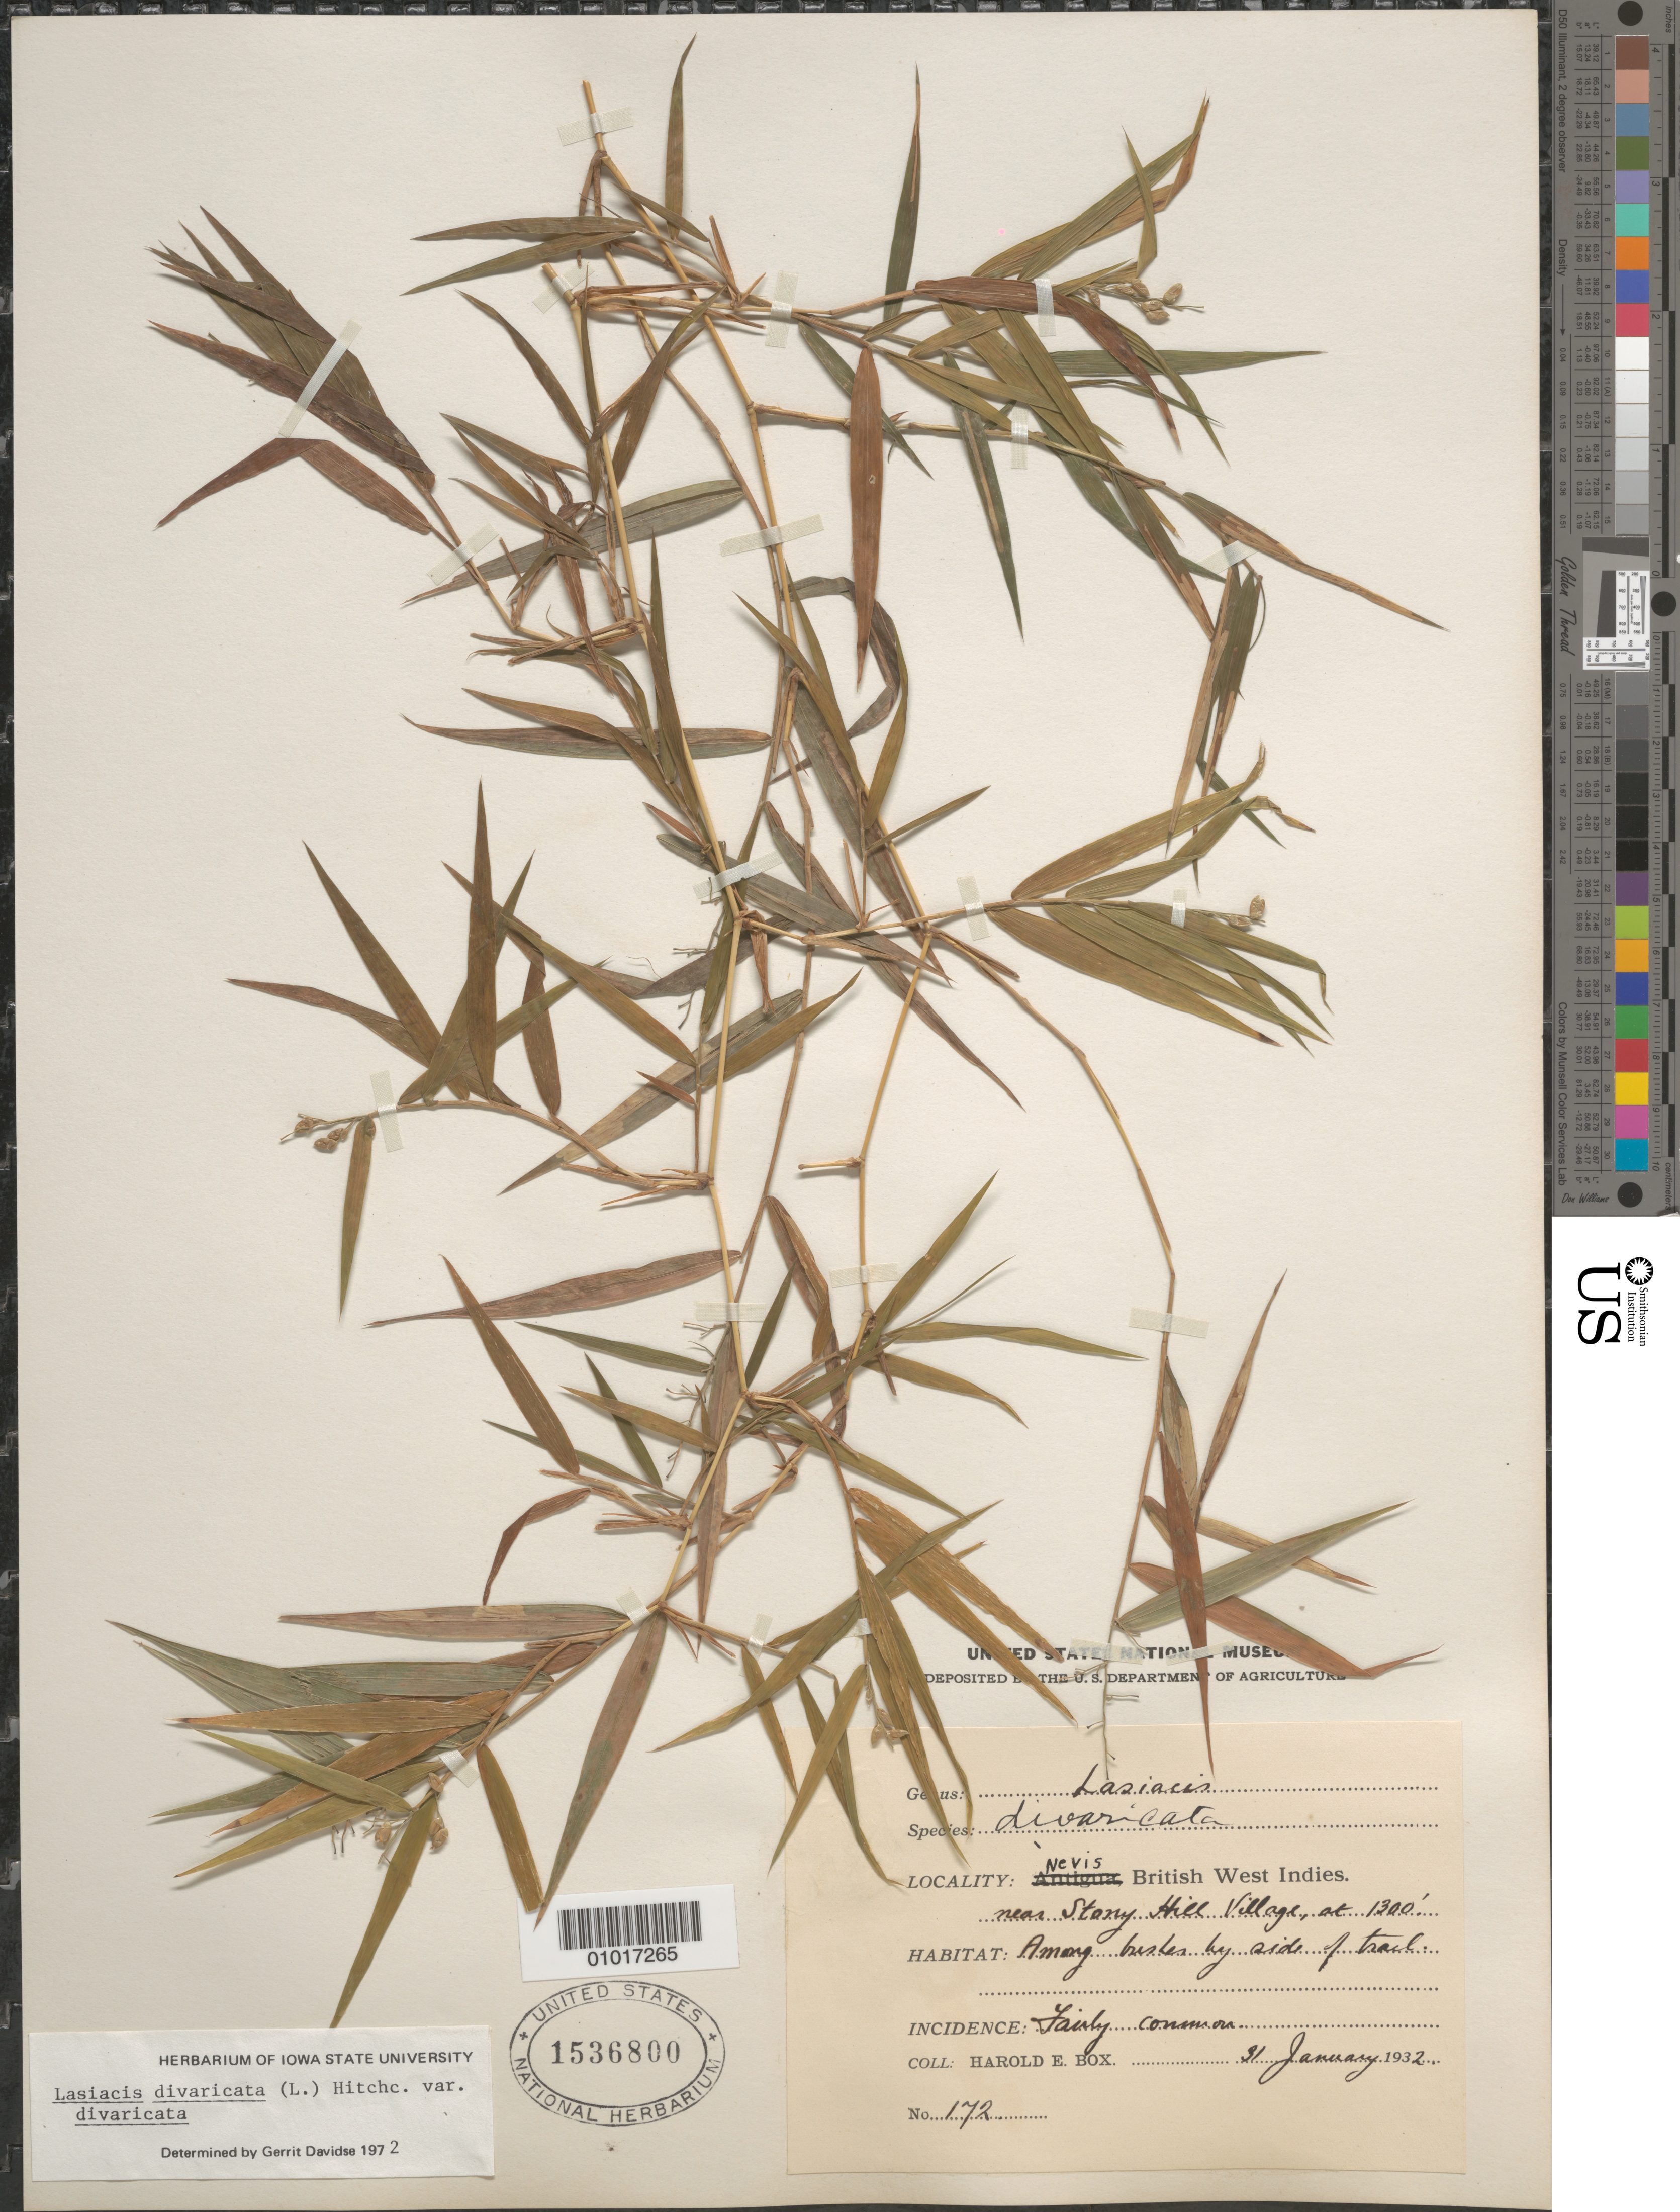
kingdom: Plantae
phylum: Tracheophyta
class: Liliopsida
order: Poales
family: Poaceae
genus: Lasiacis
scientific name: Lasiacis divaricata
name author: (L.) Hitchc.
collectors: H. E. Box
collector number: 172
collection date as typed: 31 Jan 1932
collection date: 1932-01-31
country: St. Christopher-Nevis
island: Nevis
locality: near Stony Hill Village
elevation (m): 396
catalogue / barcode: US 1536800